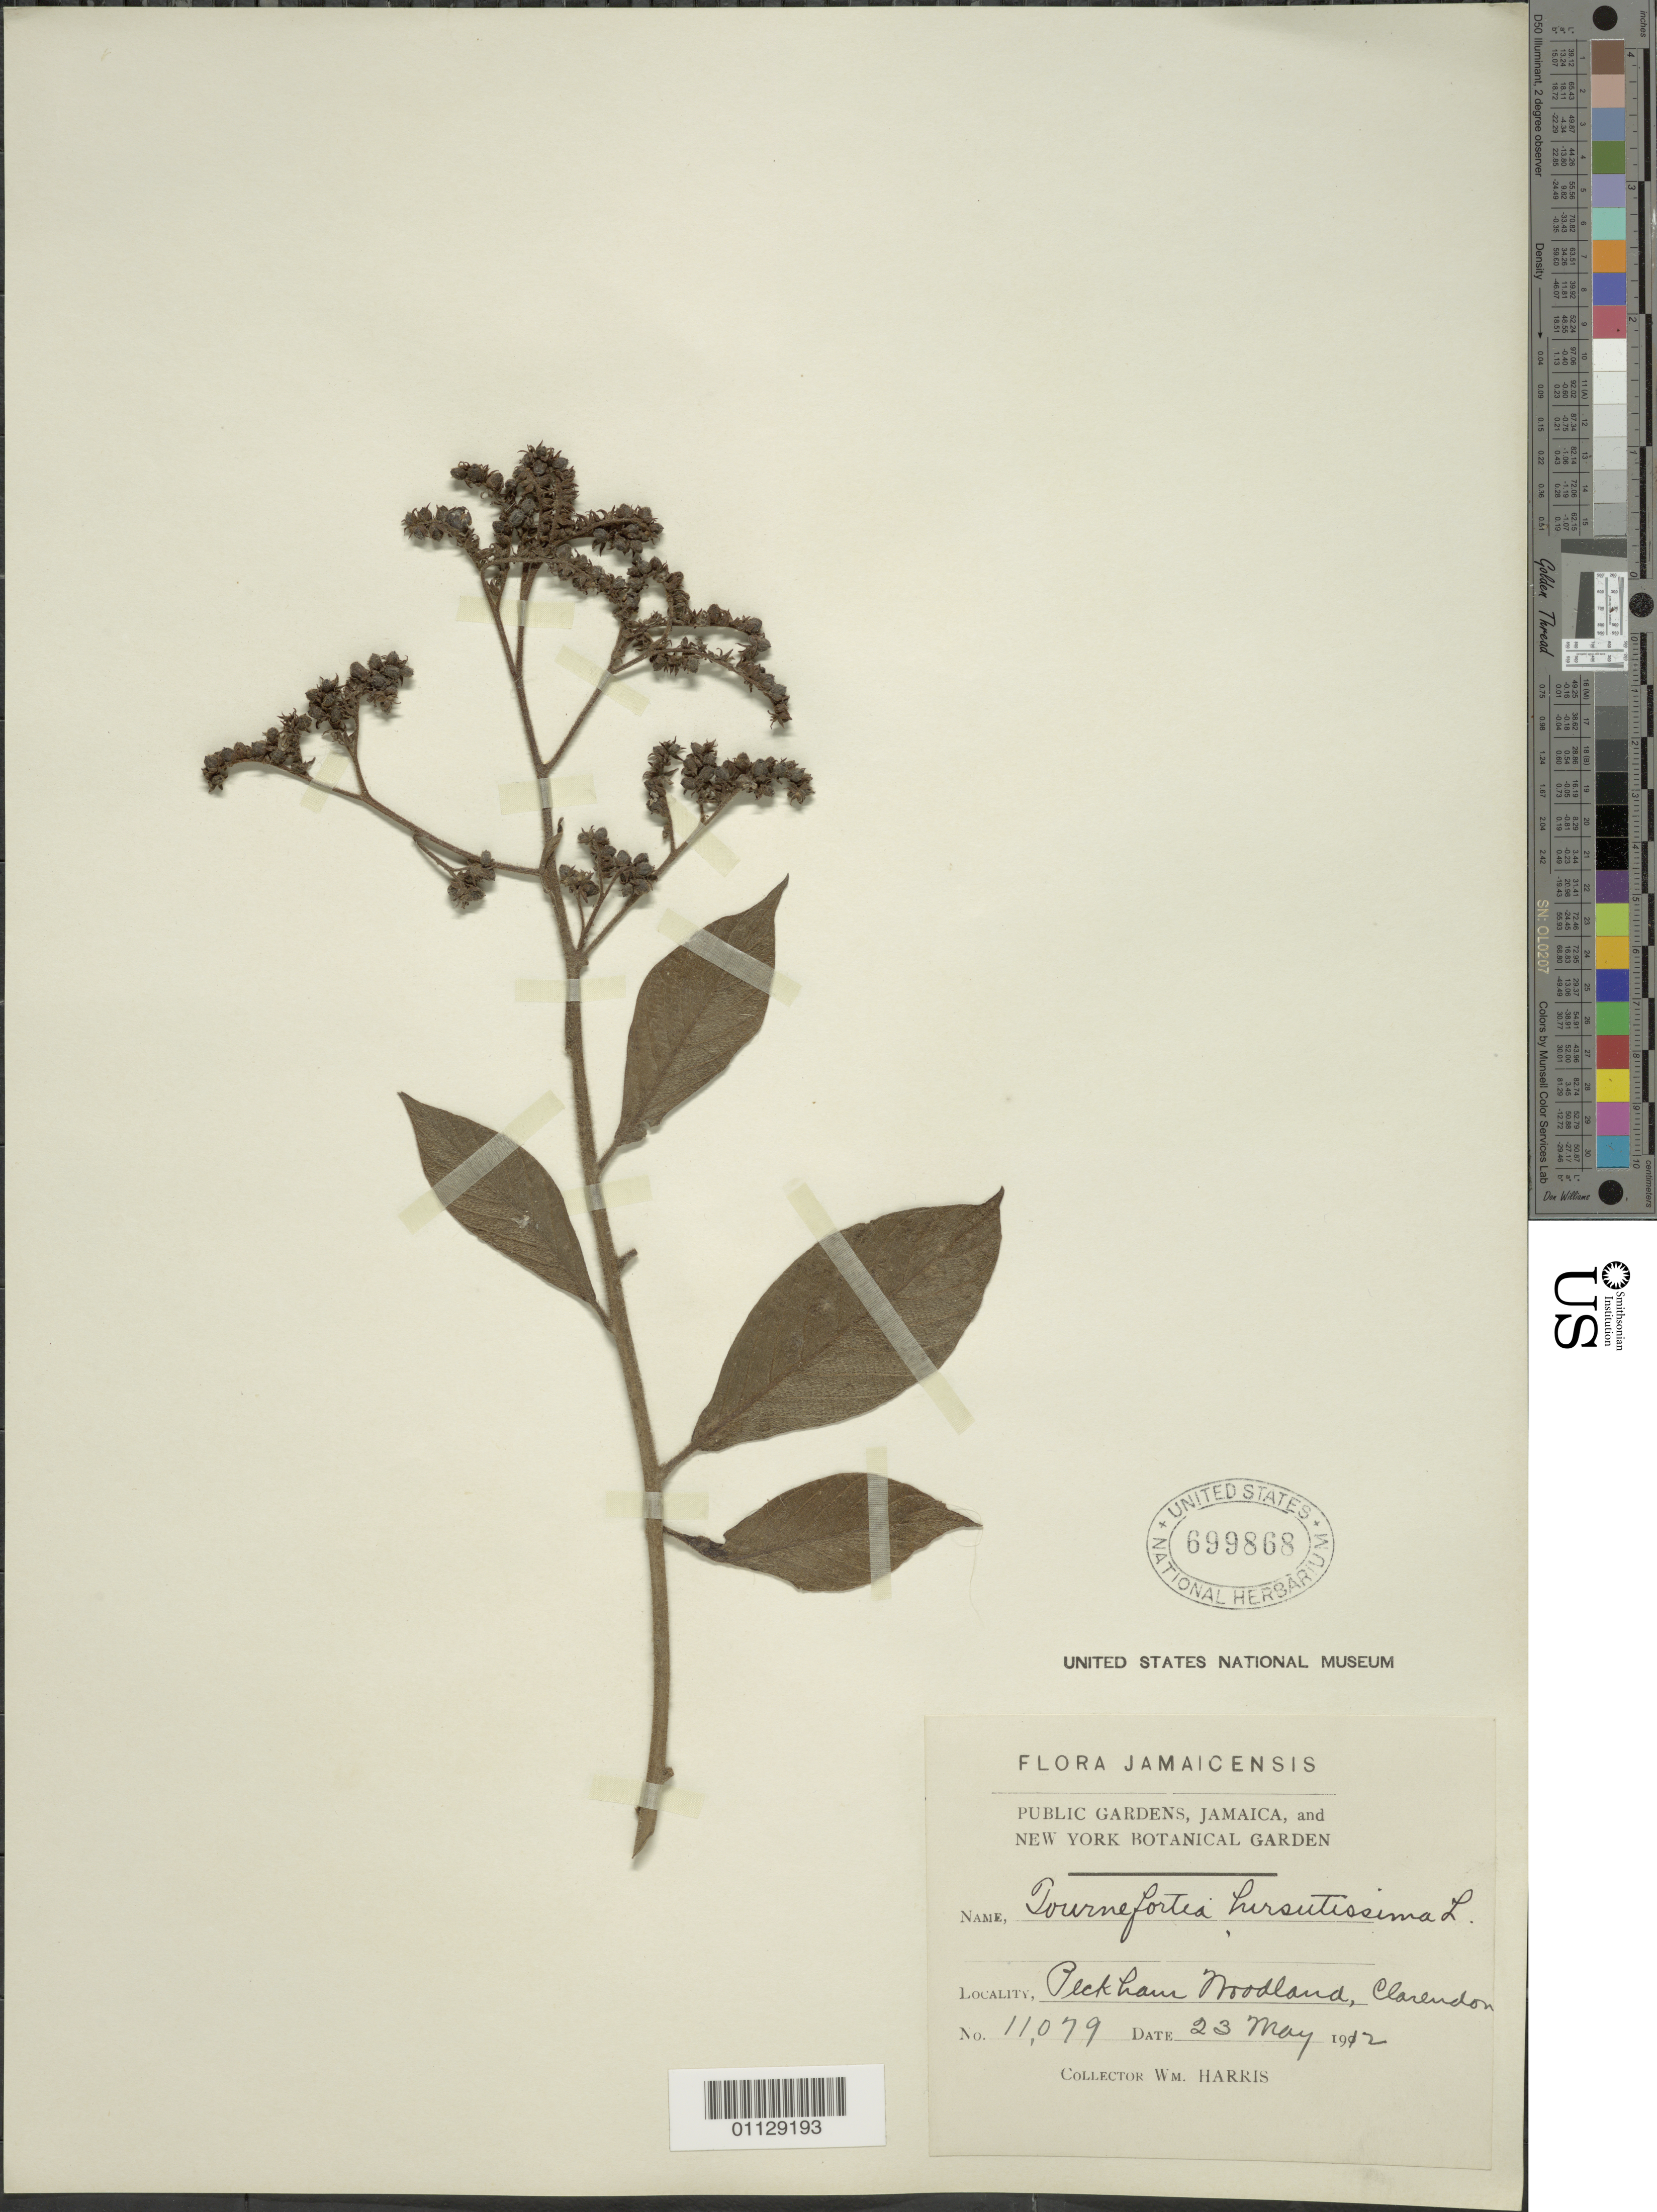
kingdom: Plantae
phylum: Tracheophyta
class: Magnoliopsida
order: Boraginales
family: Heliotropiaceae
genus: Tournefortia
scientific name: Tournefortia hirsutissima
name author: L.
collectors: W. Harris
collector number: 11079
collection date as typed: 23 May 1912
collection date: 1912-05-23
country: Jamaica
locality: Beckham Noodland, Clarendon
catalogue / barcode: US 699868